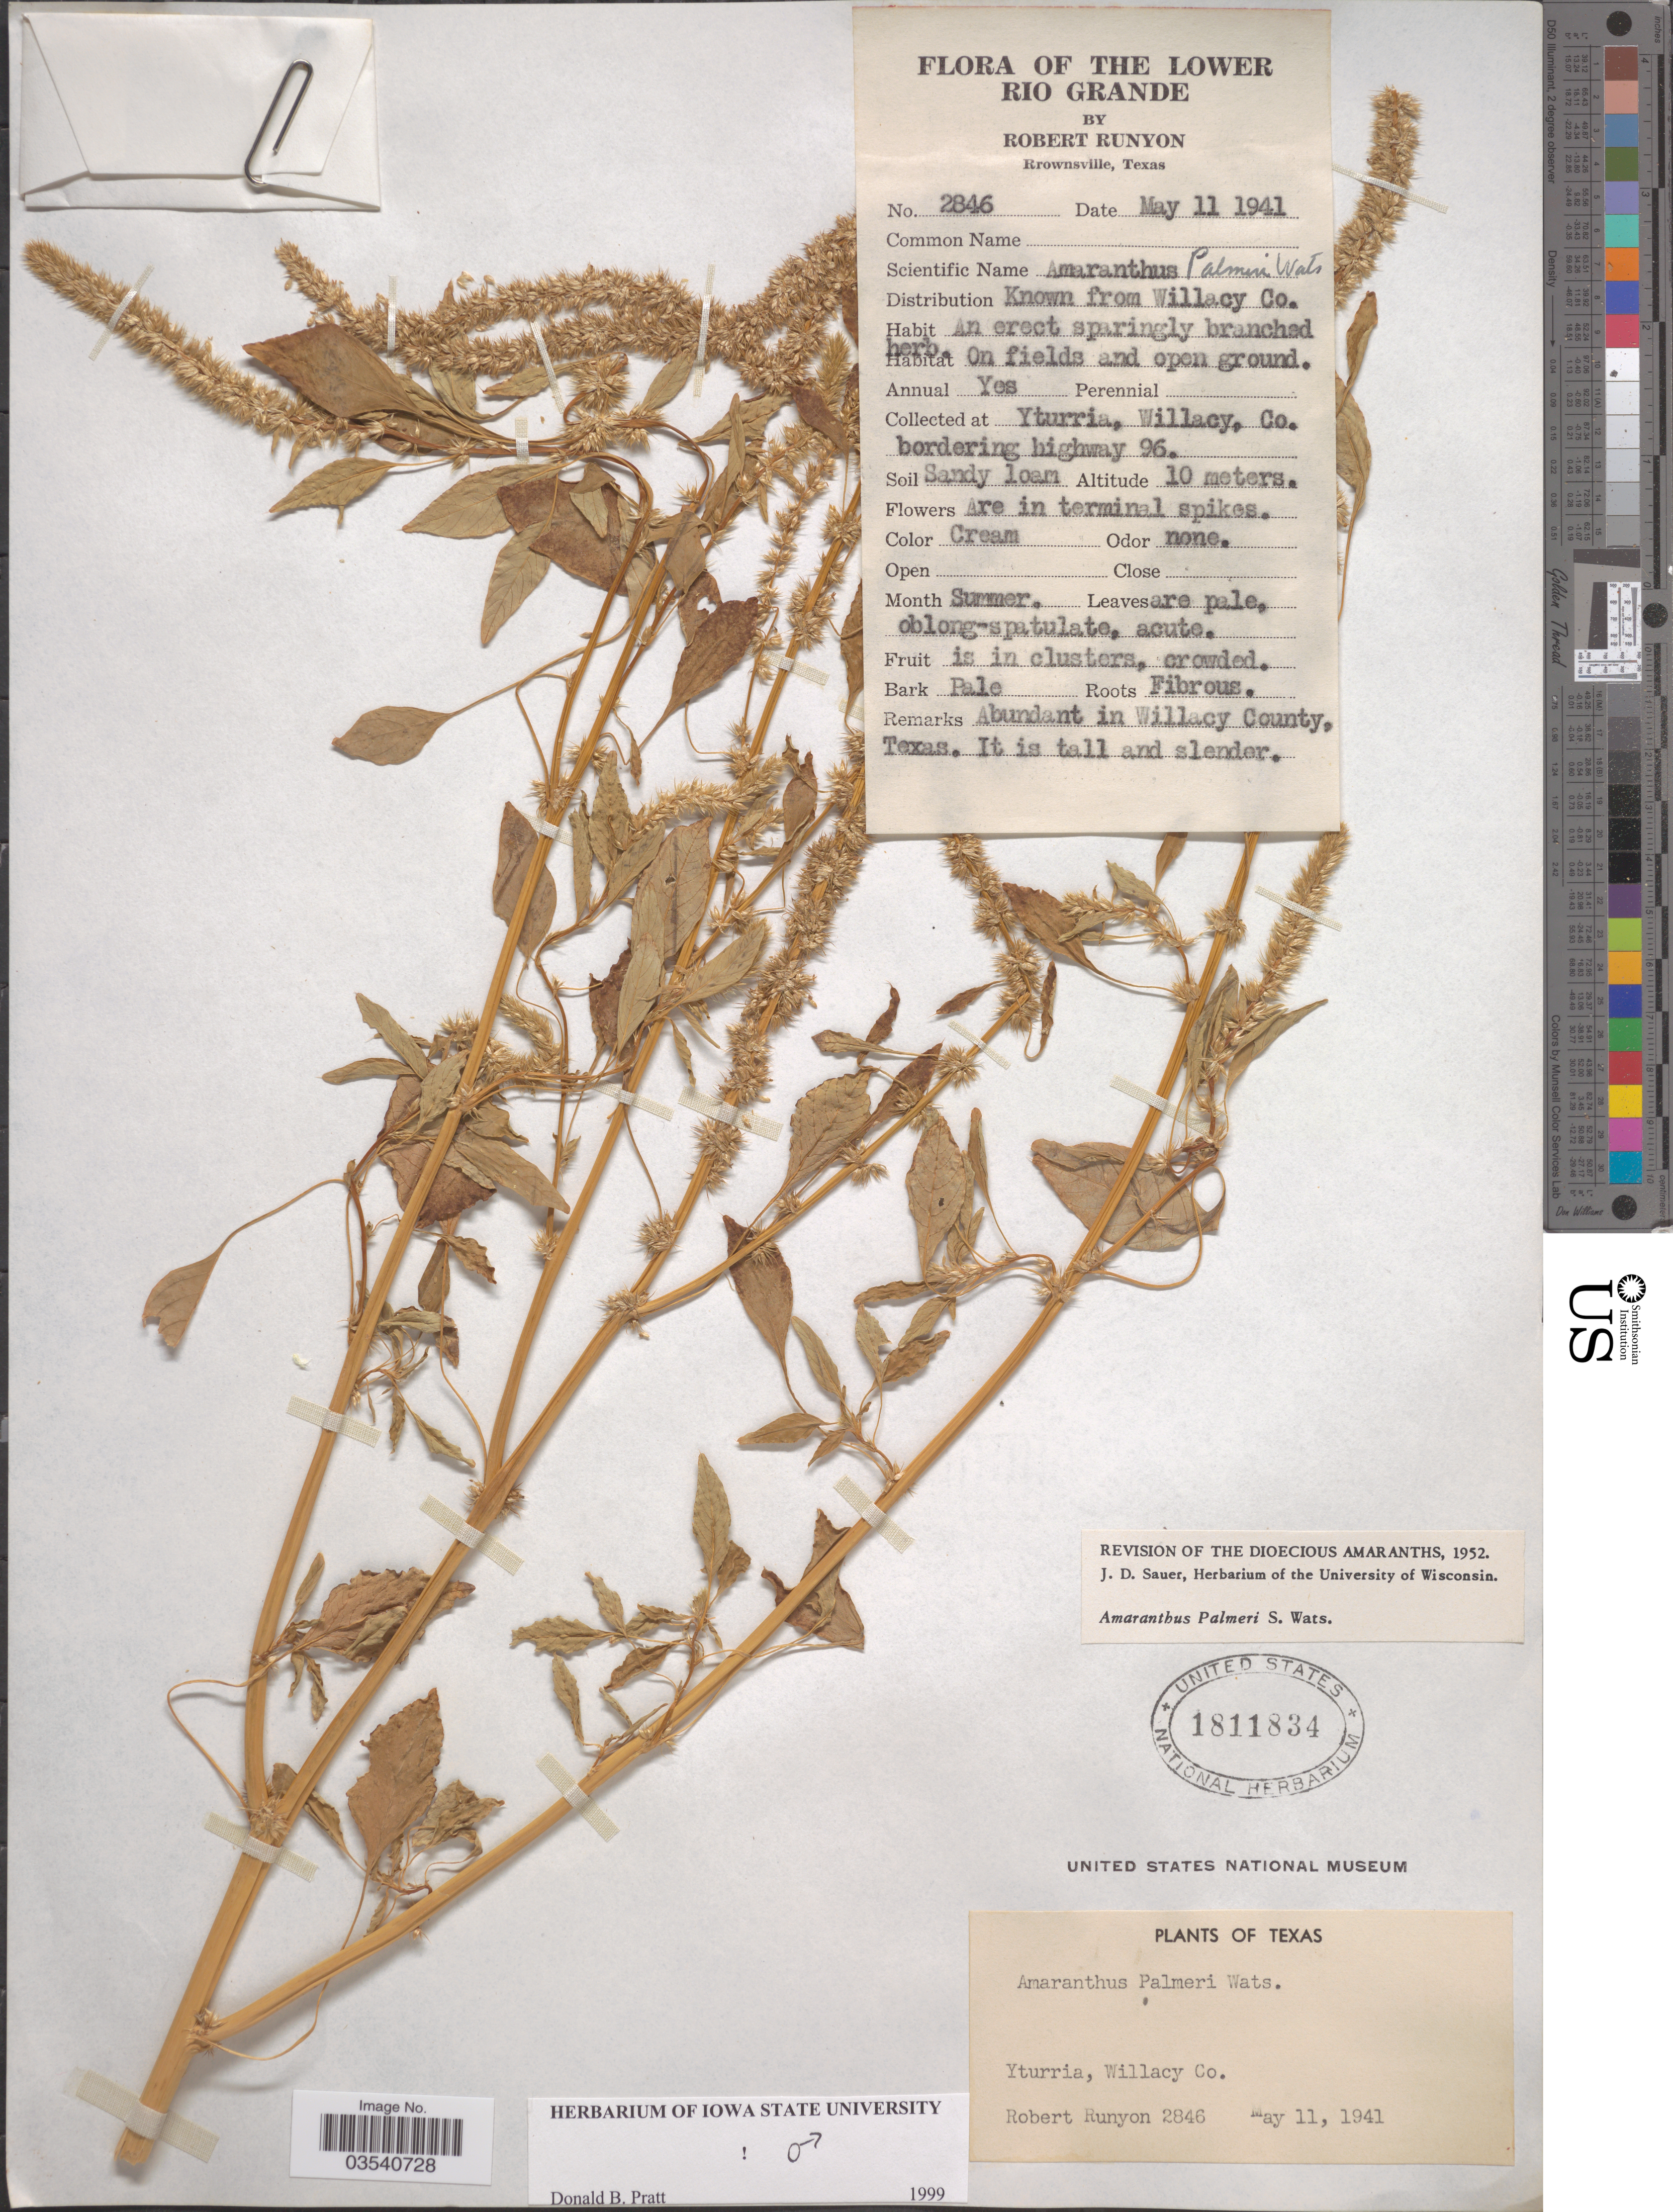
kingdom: Plantae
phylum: Tracheophyta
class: Magnoliopsida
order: Caryophyllales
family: Amaranthaceae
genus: Amaranthus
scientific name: Amaranthus palmeri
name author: S. Watson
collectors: R. Runyon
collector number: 2846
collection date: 1941-05-11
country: United States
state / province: Texas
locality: Yturria, Willacy Co.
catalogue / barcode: US 1811834